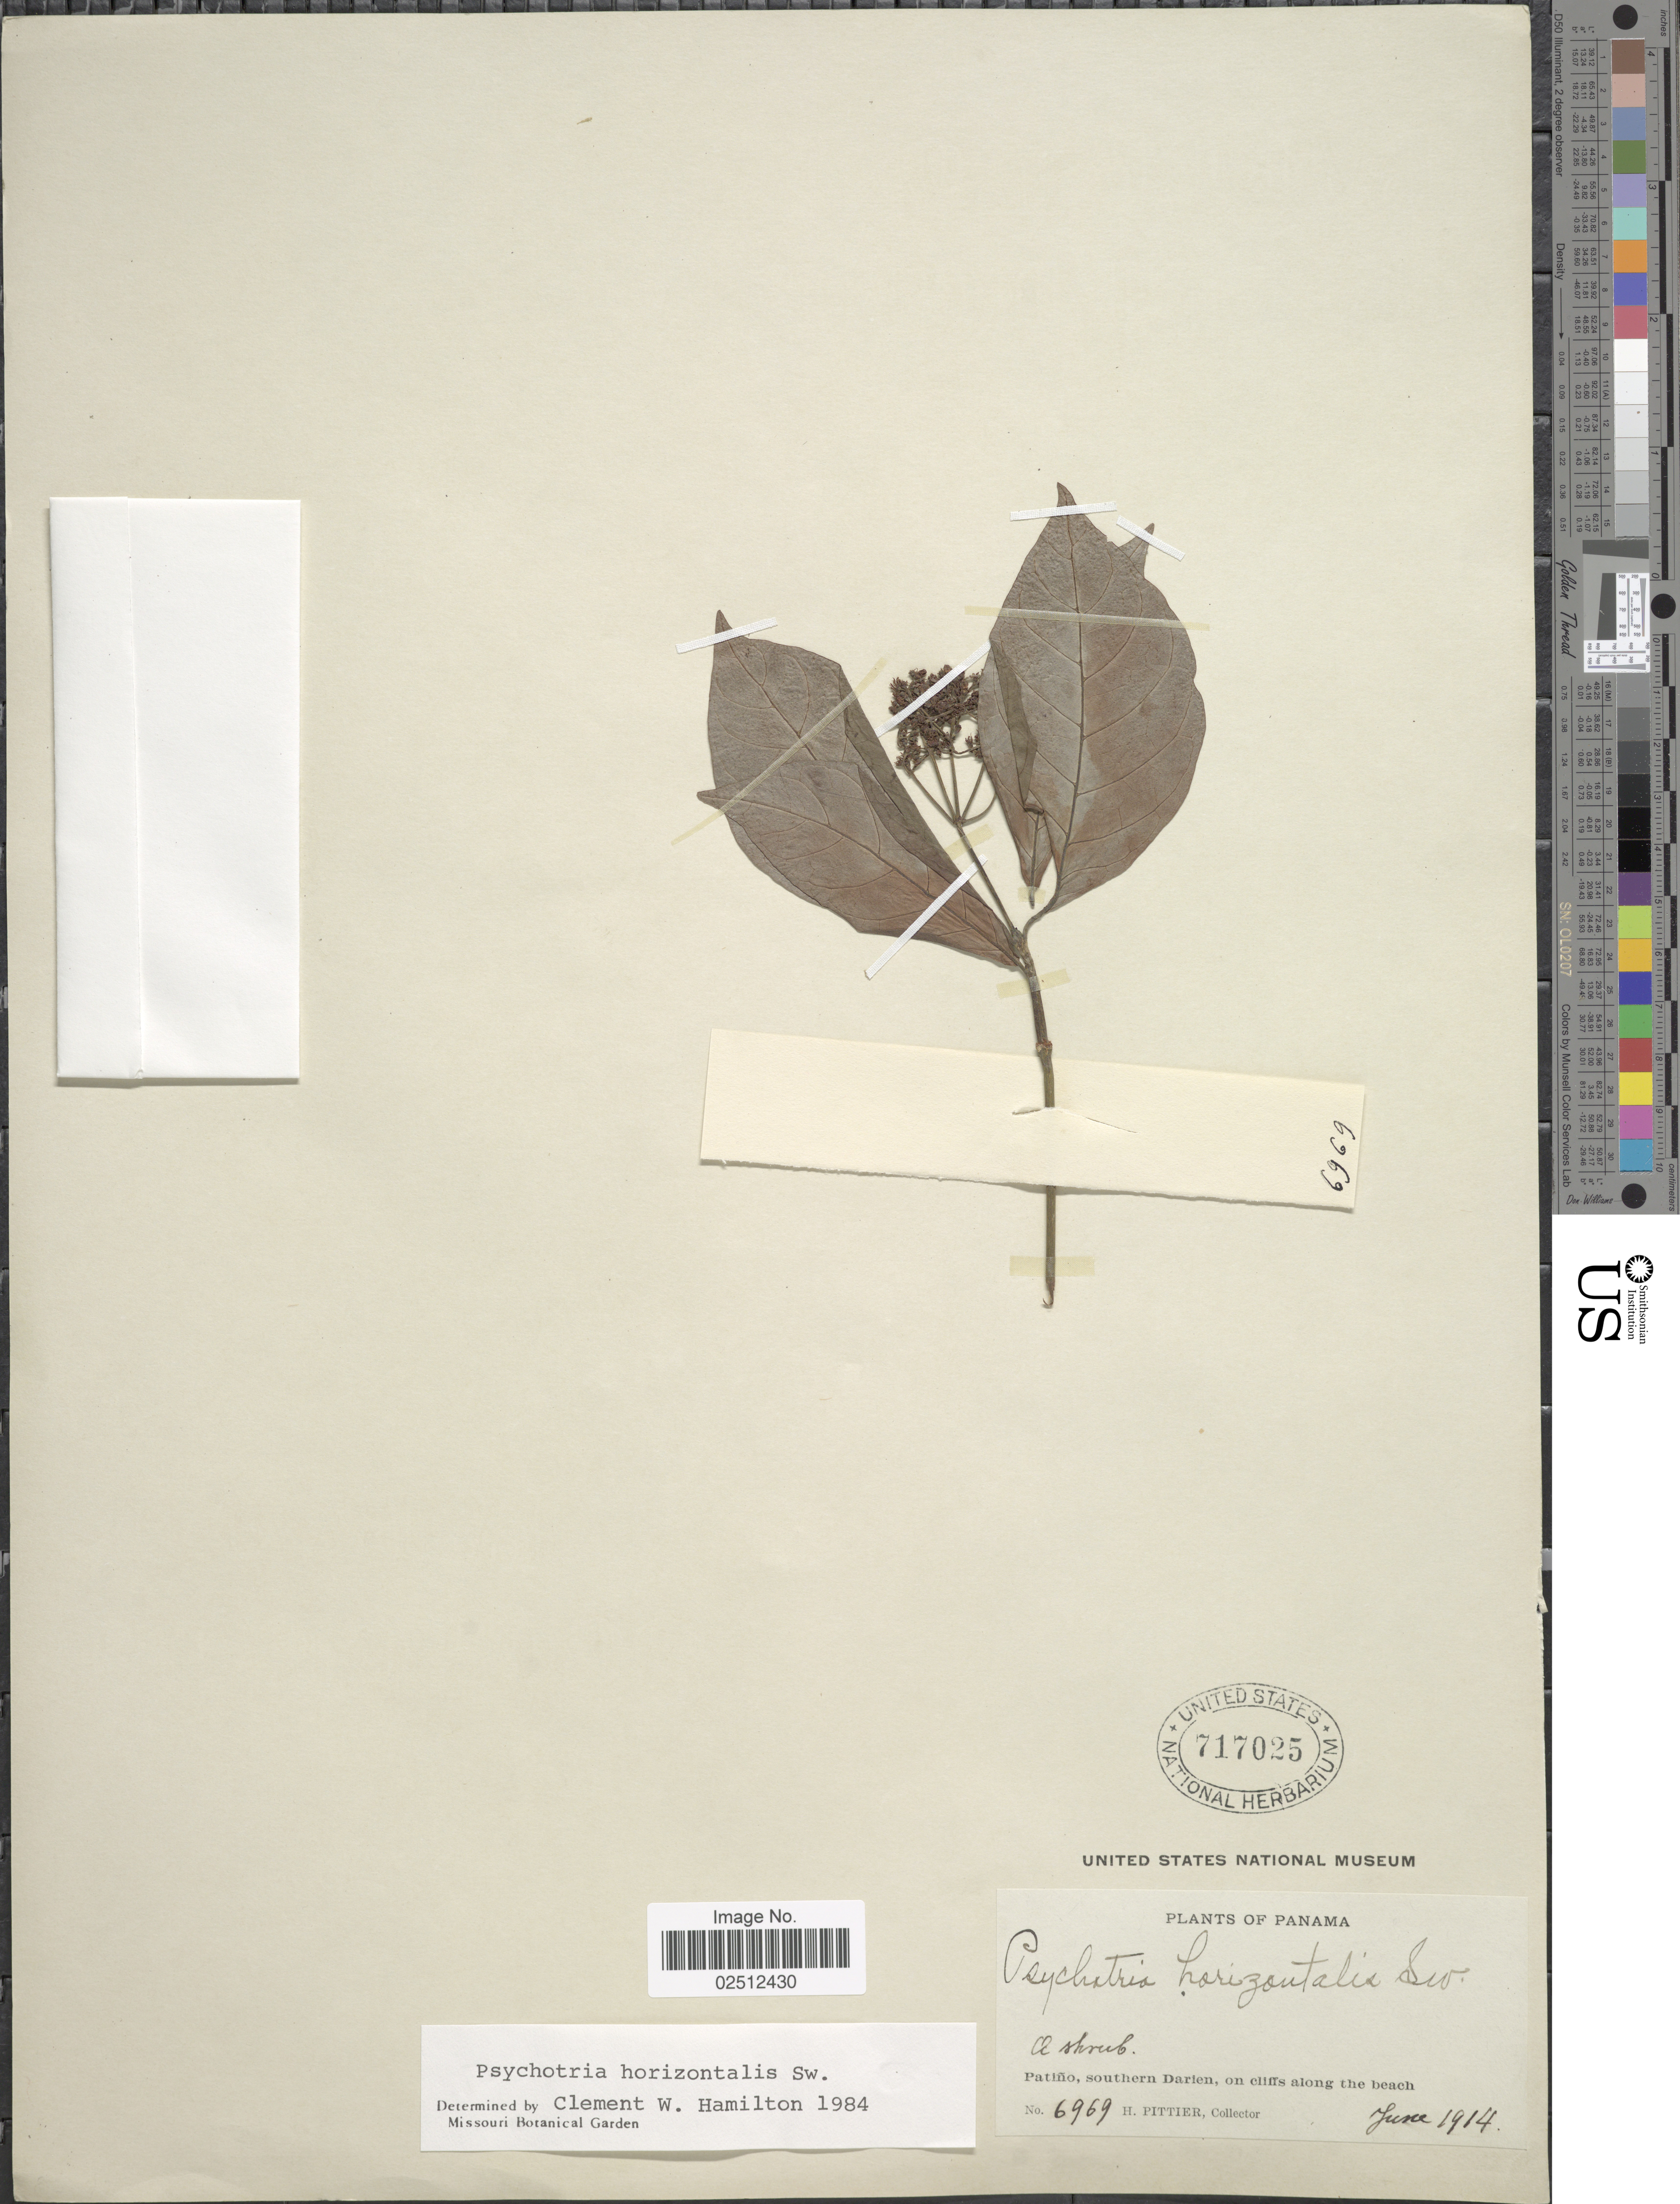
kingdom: Plantae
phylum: Tracheophyta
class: Magnoliopsida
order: Gentianales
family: Rubiaceae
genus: Psychotria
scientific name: Psychotria horizontalis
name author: Sw.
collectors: H. F. Pittier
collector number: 6969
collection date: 1914-06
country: Panama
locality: Patino, southern Darien, on cliffs along the beach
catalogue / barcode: US 717025